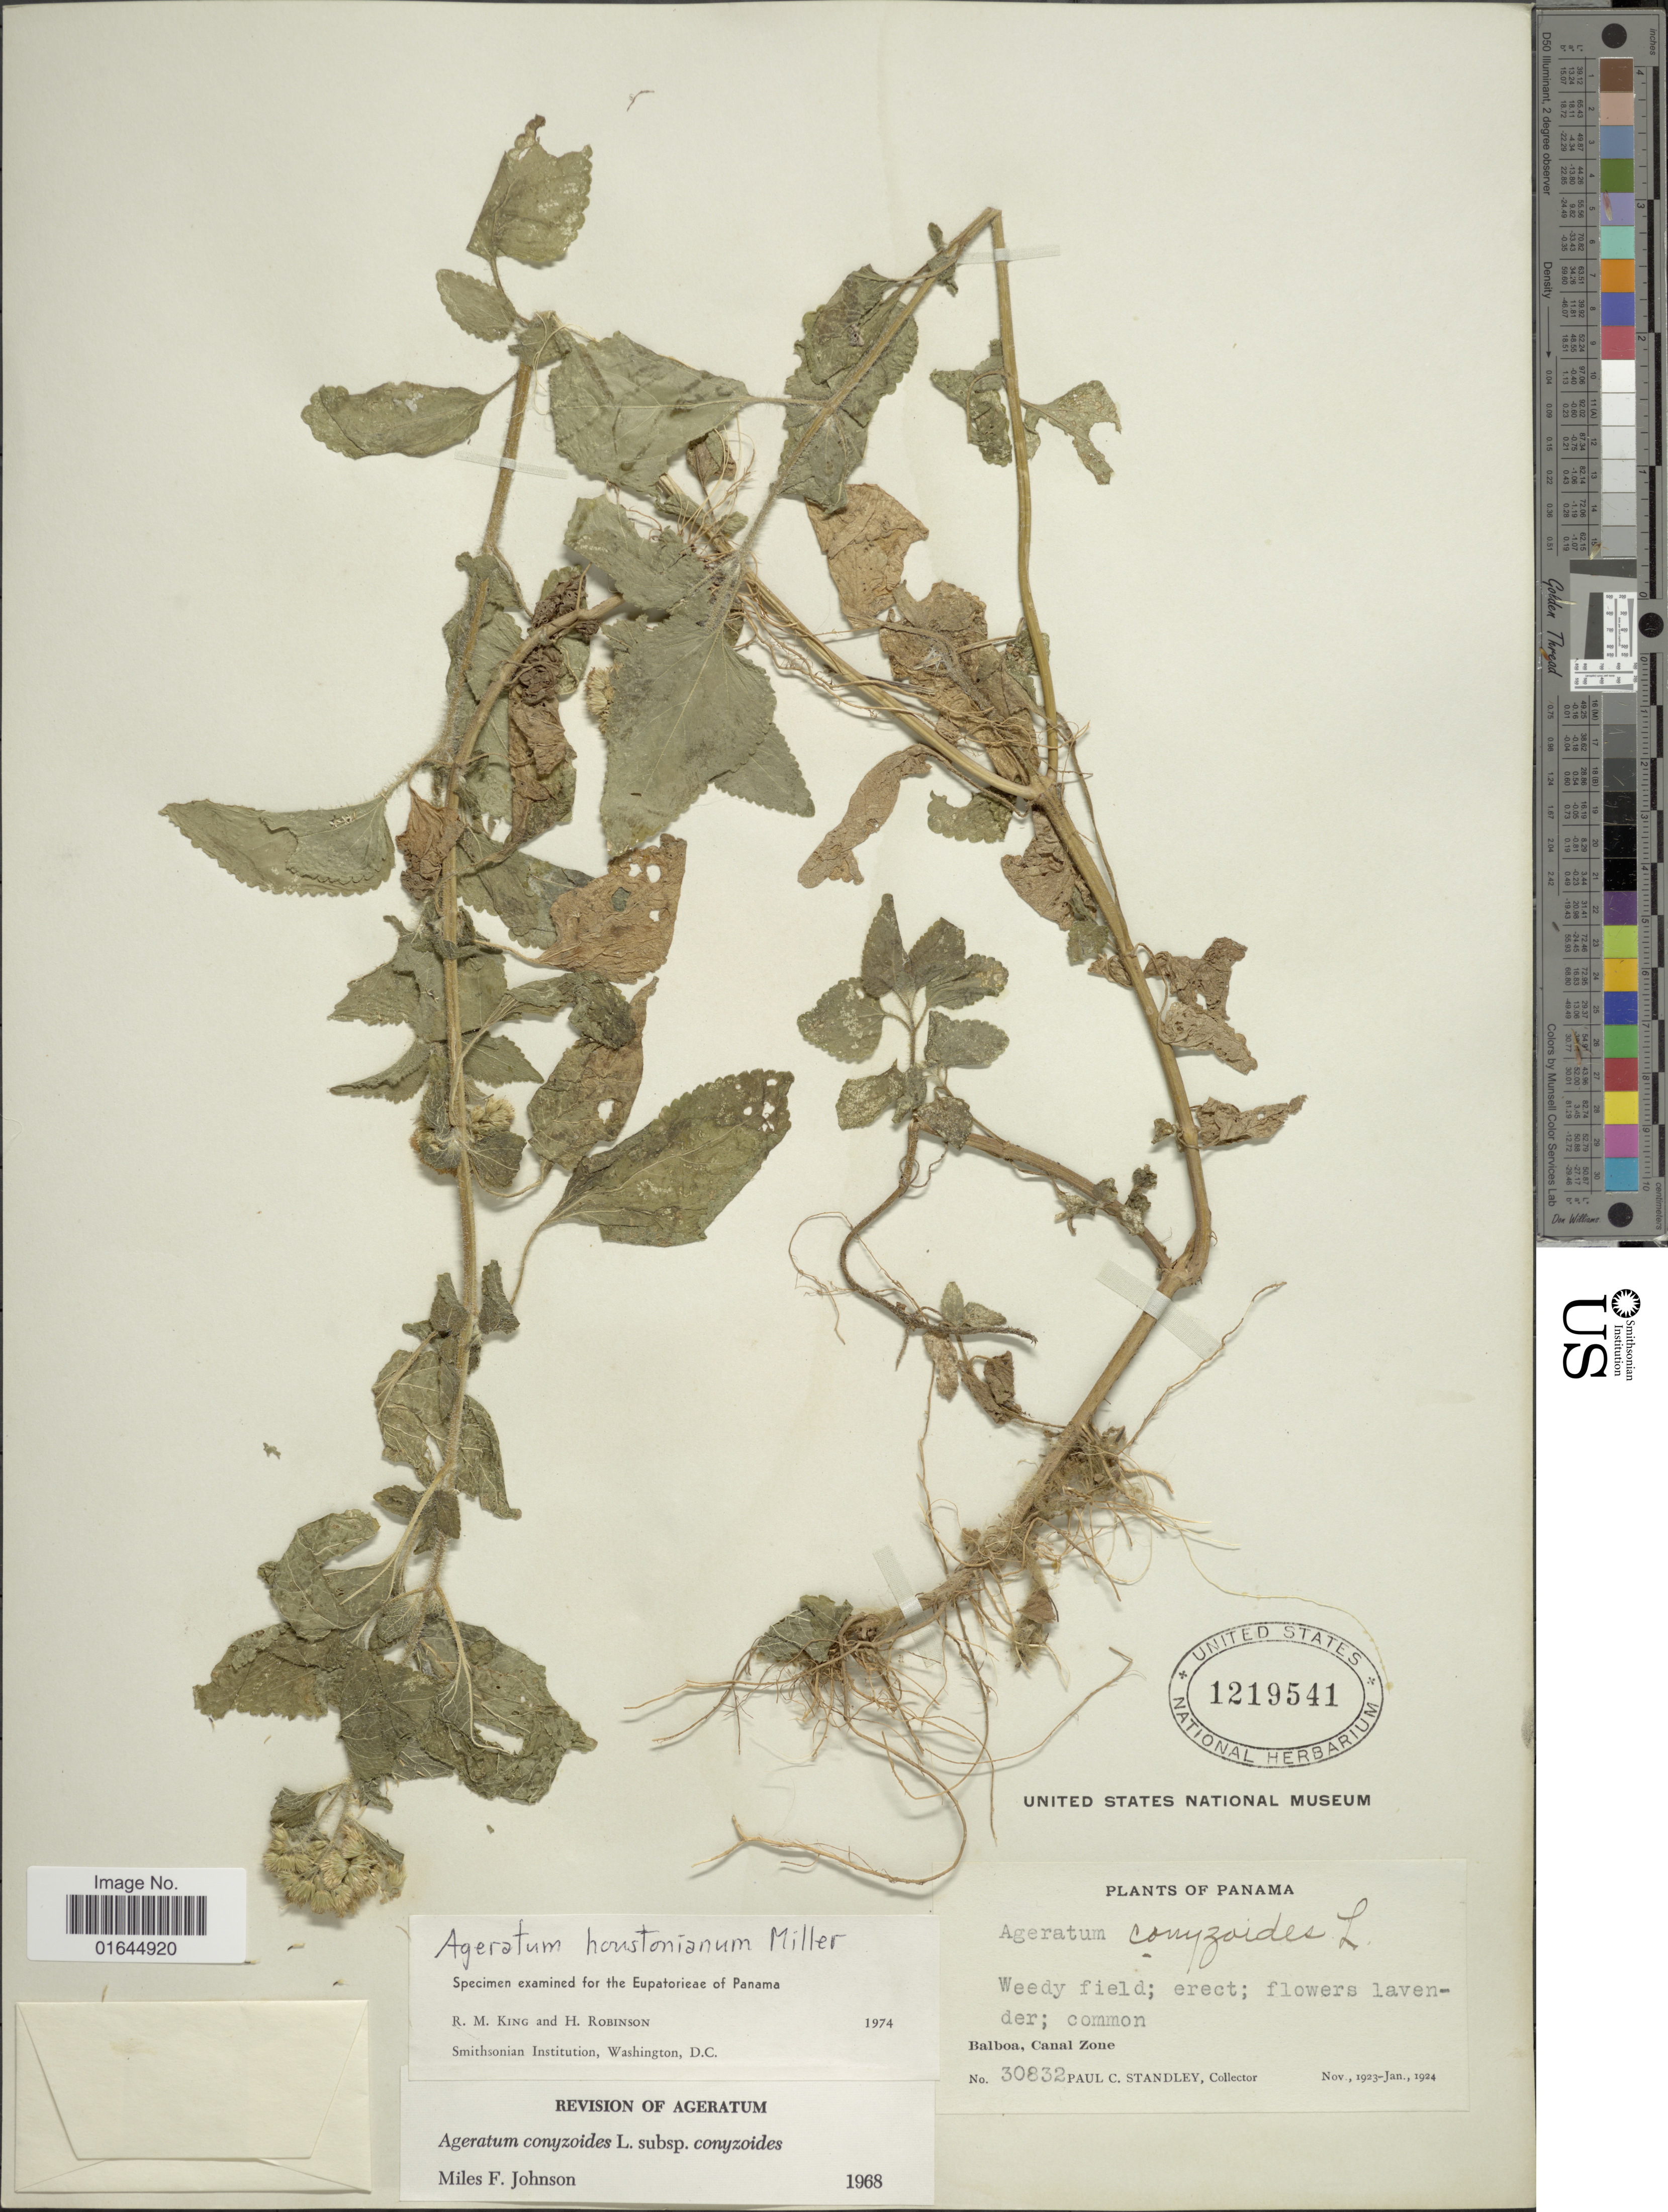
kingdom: Plantae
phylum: Tracheophyta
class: Magnoliopsida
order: Asterales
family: Asteraceae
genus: Ageratum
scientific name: Ageratum houstonianum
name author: Mill.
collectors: P. C. Standley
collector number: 30832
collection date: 1923-11/1924-01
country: Panama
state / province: Colón / Panamá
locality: Balboa, Canal Zone.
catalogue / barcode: US 1219541